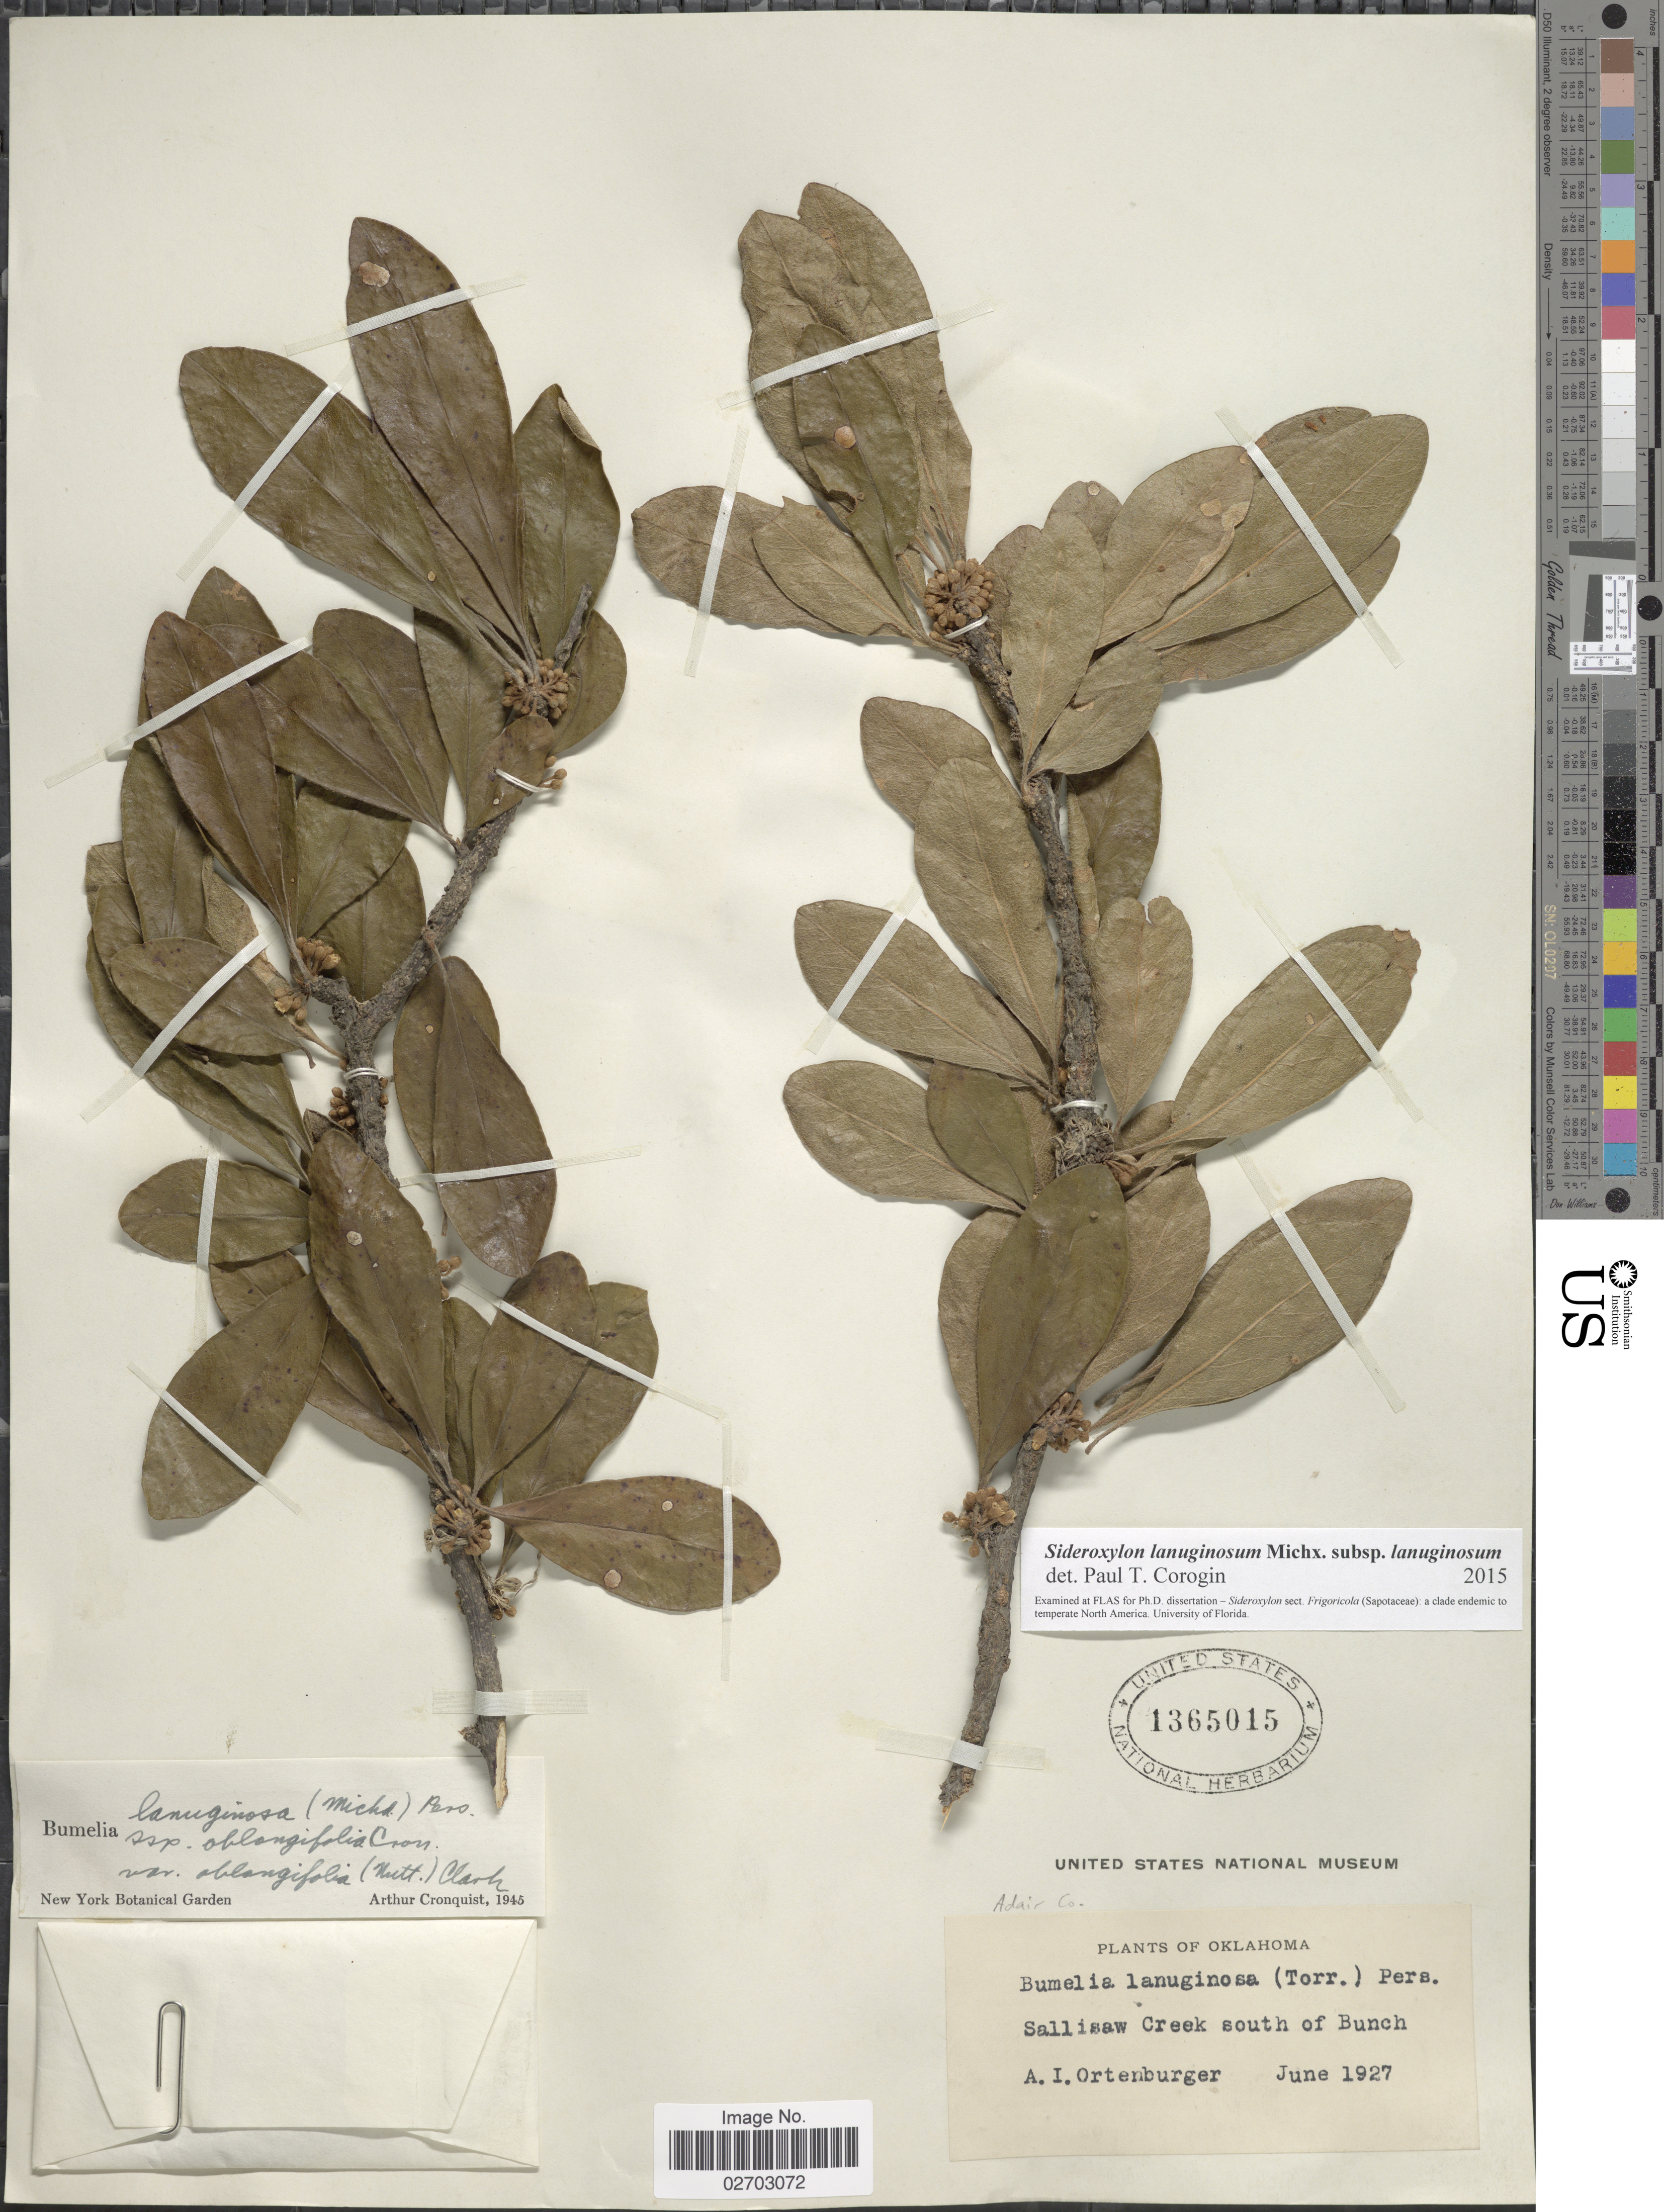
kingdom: Plantae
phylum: Tracheophyta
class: Magnoliopsida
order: Ericales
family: Sapotaceae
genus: Sideroxylon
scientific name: Sideroxylon lanuginosum subsp. lanuginosum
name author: Michx.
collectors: A. Ortenburger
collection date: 1927-06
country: United States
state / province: Oklahoma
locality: Sallisaw Creek south of Bunch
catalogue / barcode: US 1365015